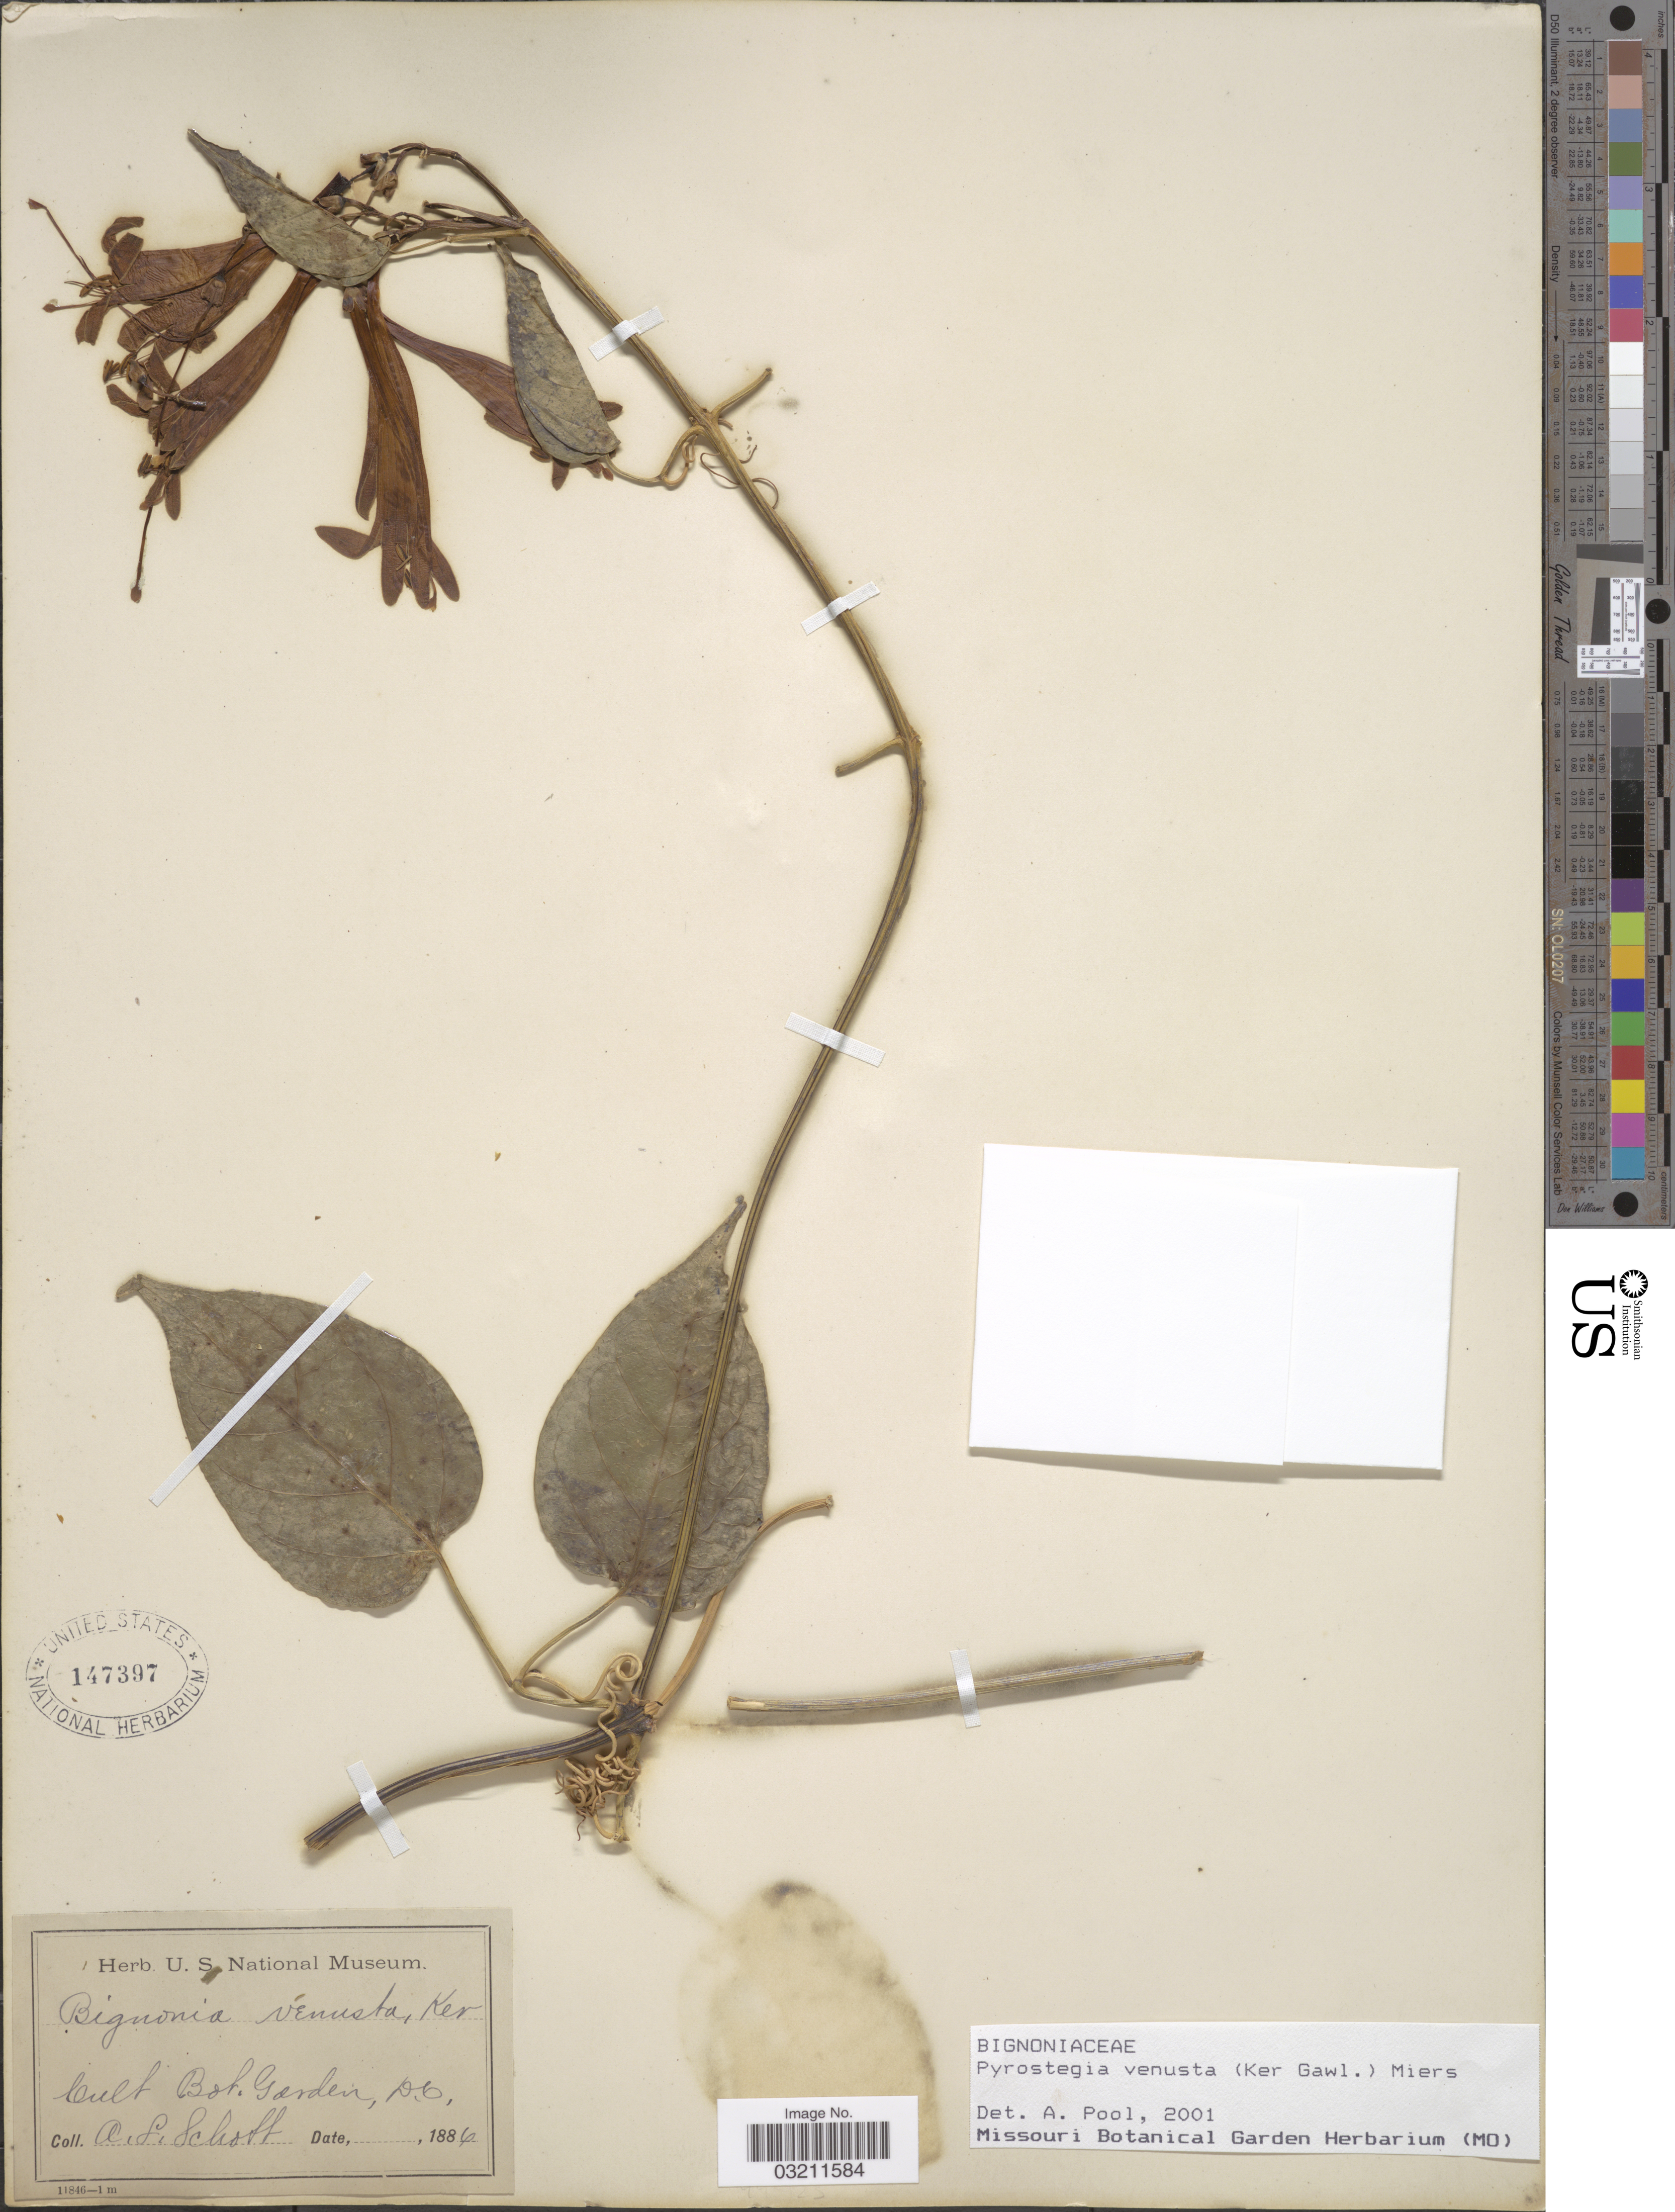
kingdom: Plantae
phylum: Tracheophyta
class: Magnoliopsida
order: Lamiales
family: Bignoniaceae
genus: Pyrostegia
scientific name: Pyrostegia venusta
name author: (Ker Gawl.) Miers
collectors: A. S. Schott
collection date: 1886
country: United States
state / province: District of Columbia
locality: Bot. Garden.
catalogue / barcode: US 147397